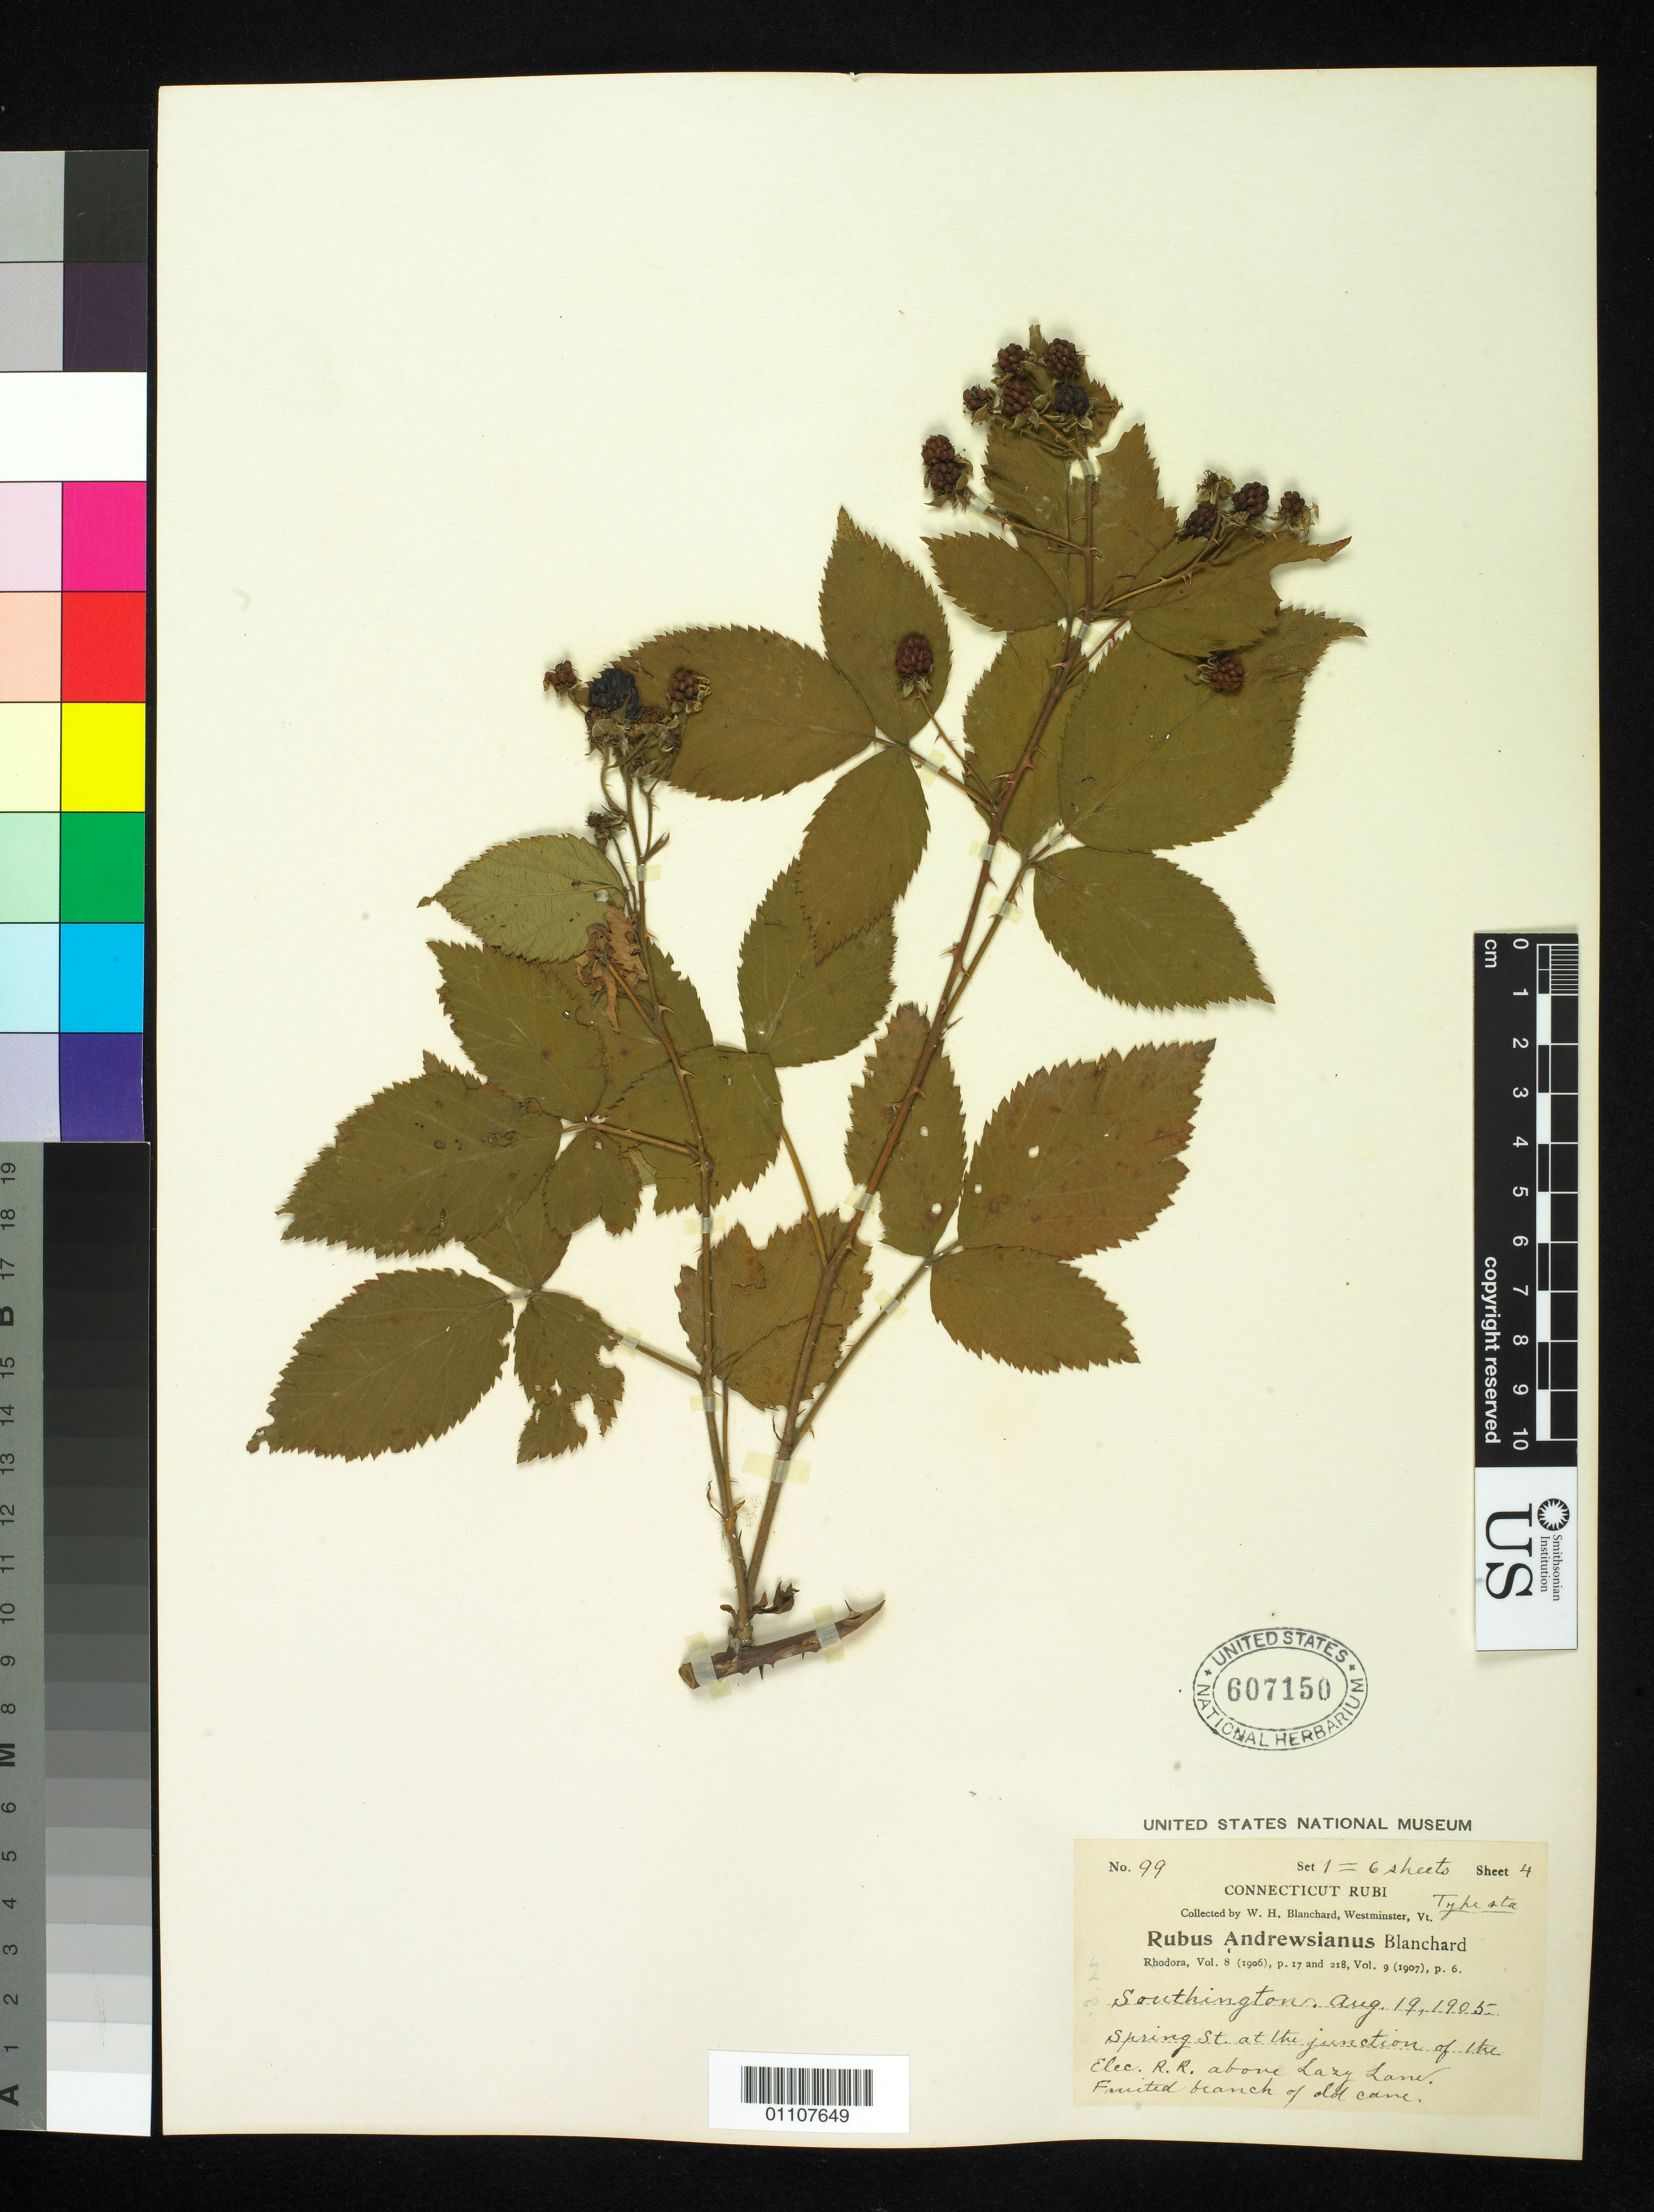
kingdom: Plantae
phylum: Tracheophyta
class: Magnoliopsida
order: Rosales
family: Rosaceae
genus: Rubus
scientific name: Rubus andrewsianus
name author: Blanch.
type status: Syntype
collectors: W. H. Blanchard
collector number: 99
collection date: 1905-08-19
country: United States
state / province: Connecticut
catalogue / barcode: US 607150